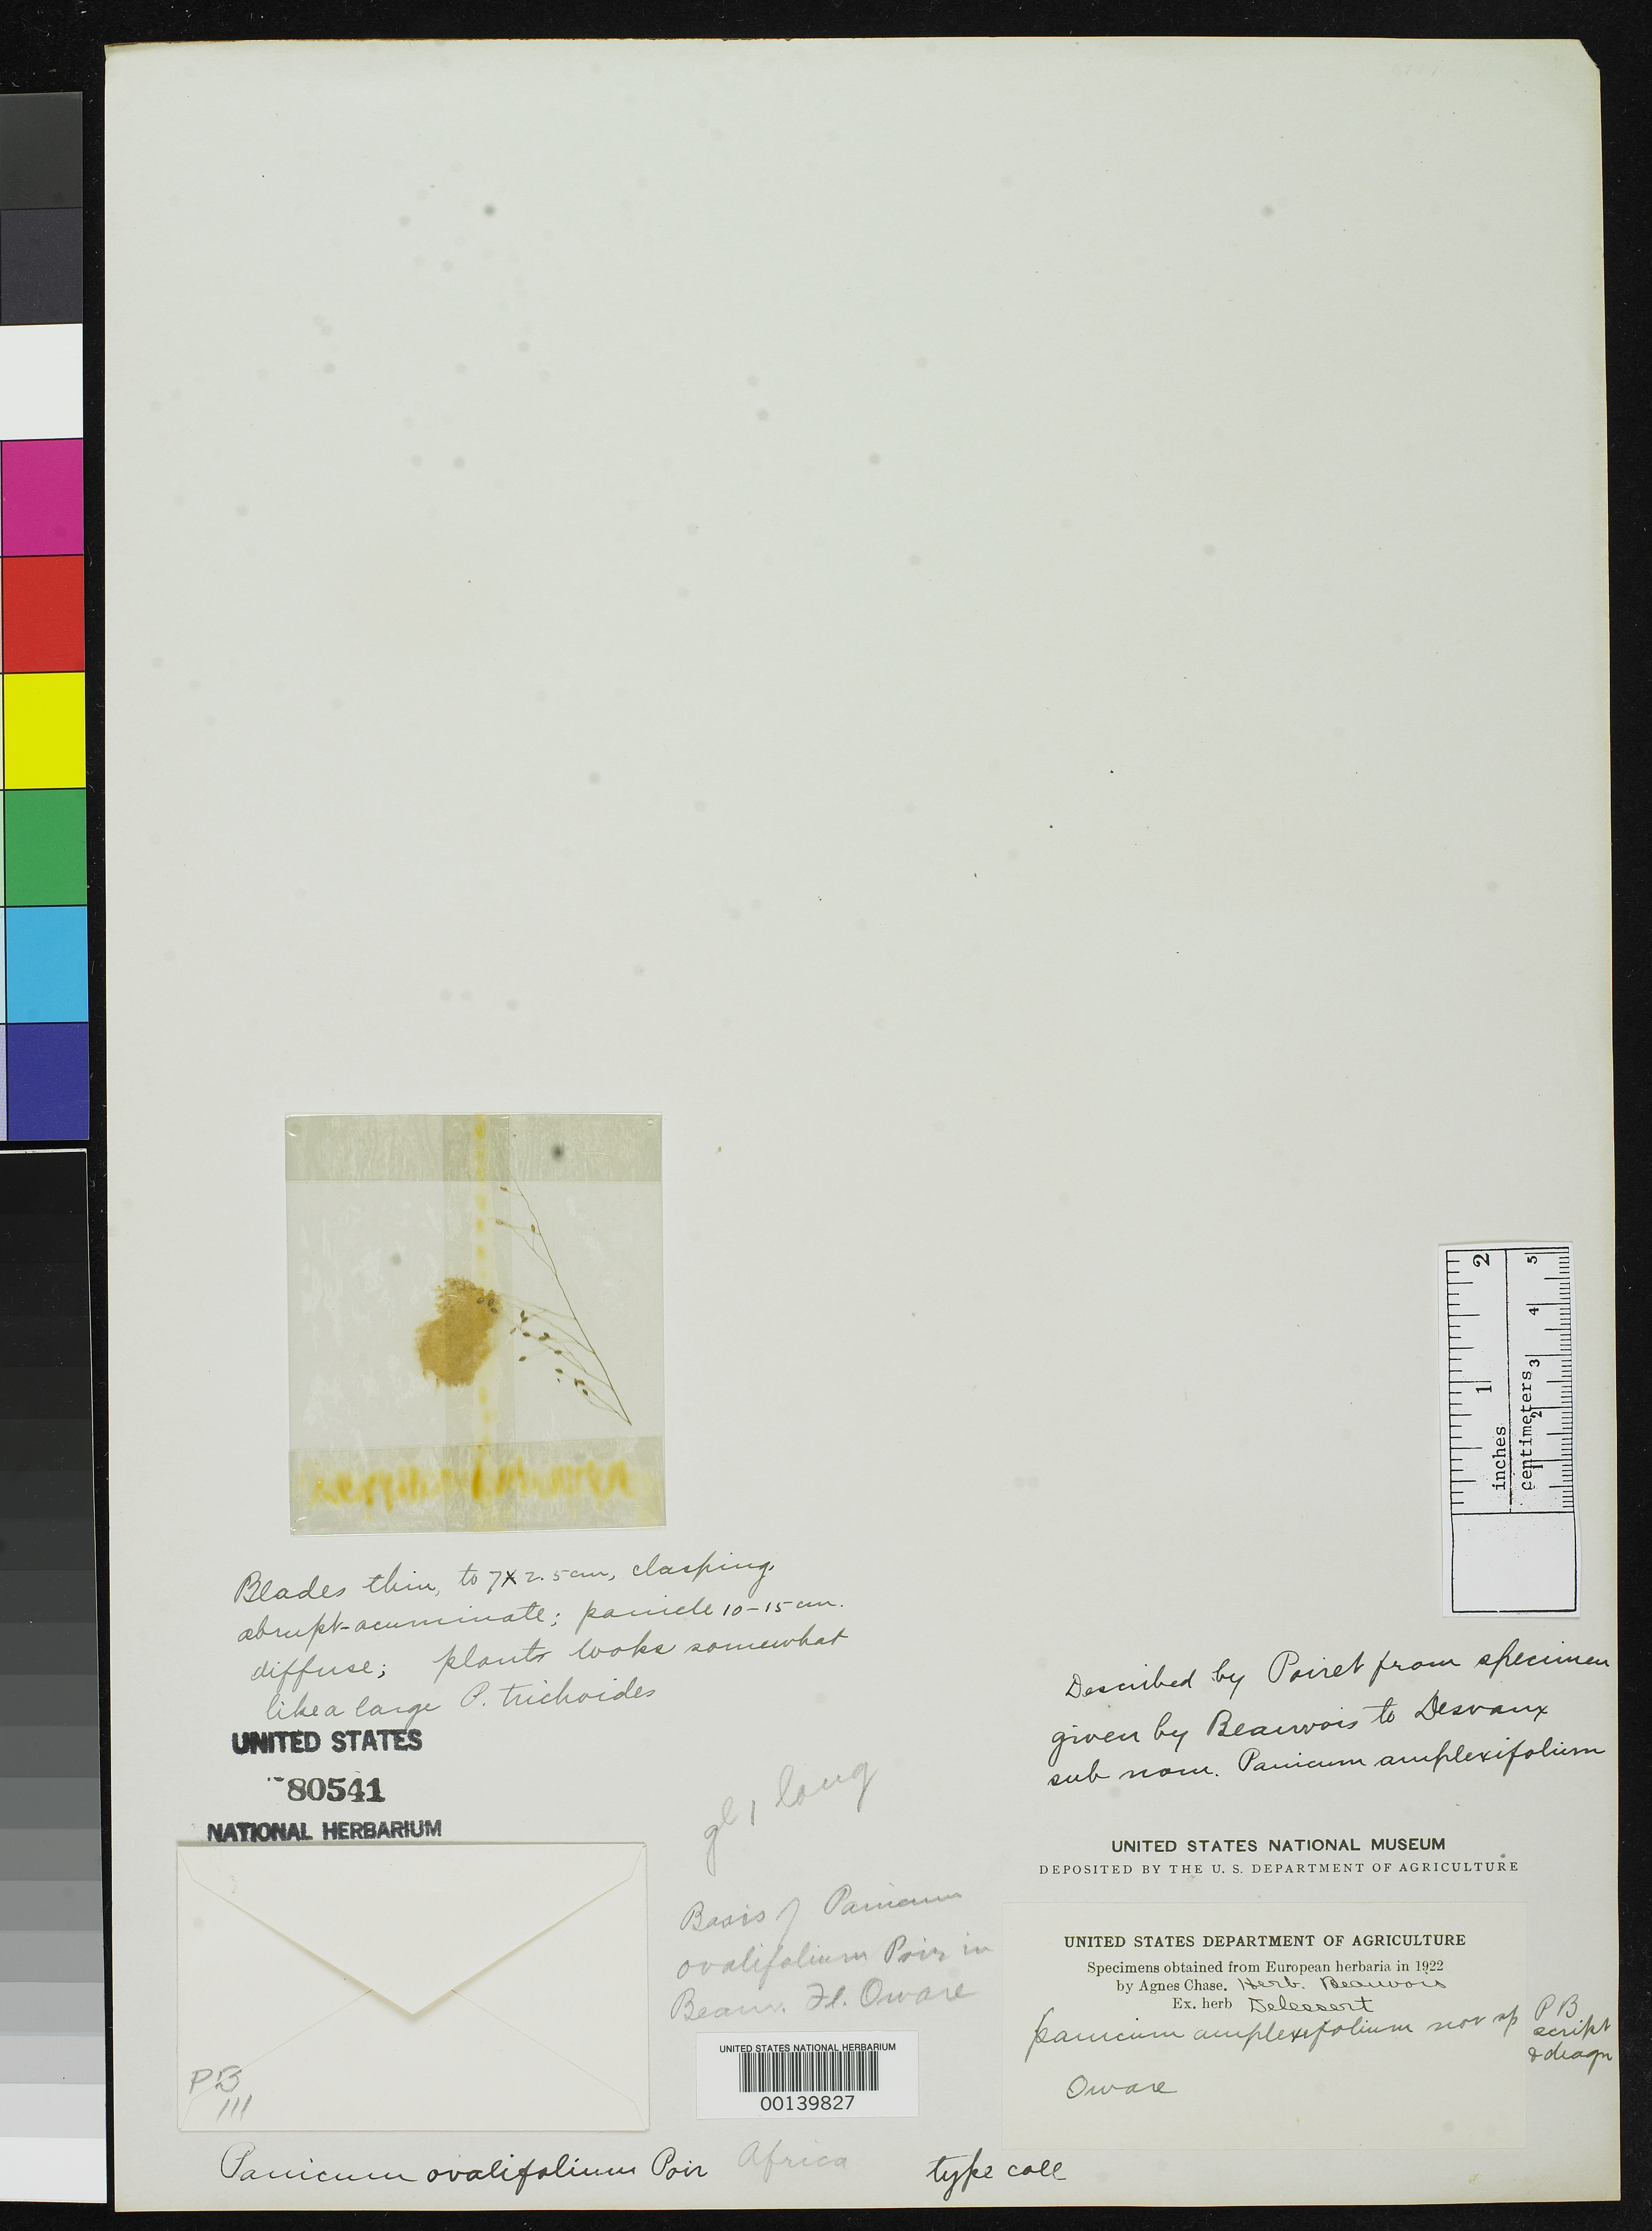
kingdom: Plantae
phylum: Tracheophyta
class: Liliopsida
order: Poales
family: Poaceae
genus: Panicum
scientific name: Panicum ovalifolium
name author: Poir. in Lam.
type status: Type Fragment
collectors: A. M. F. J. Palisot de Beauvois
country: Guinea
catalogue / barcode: US 80541